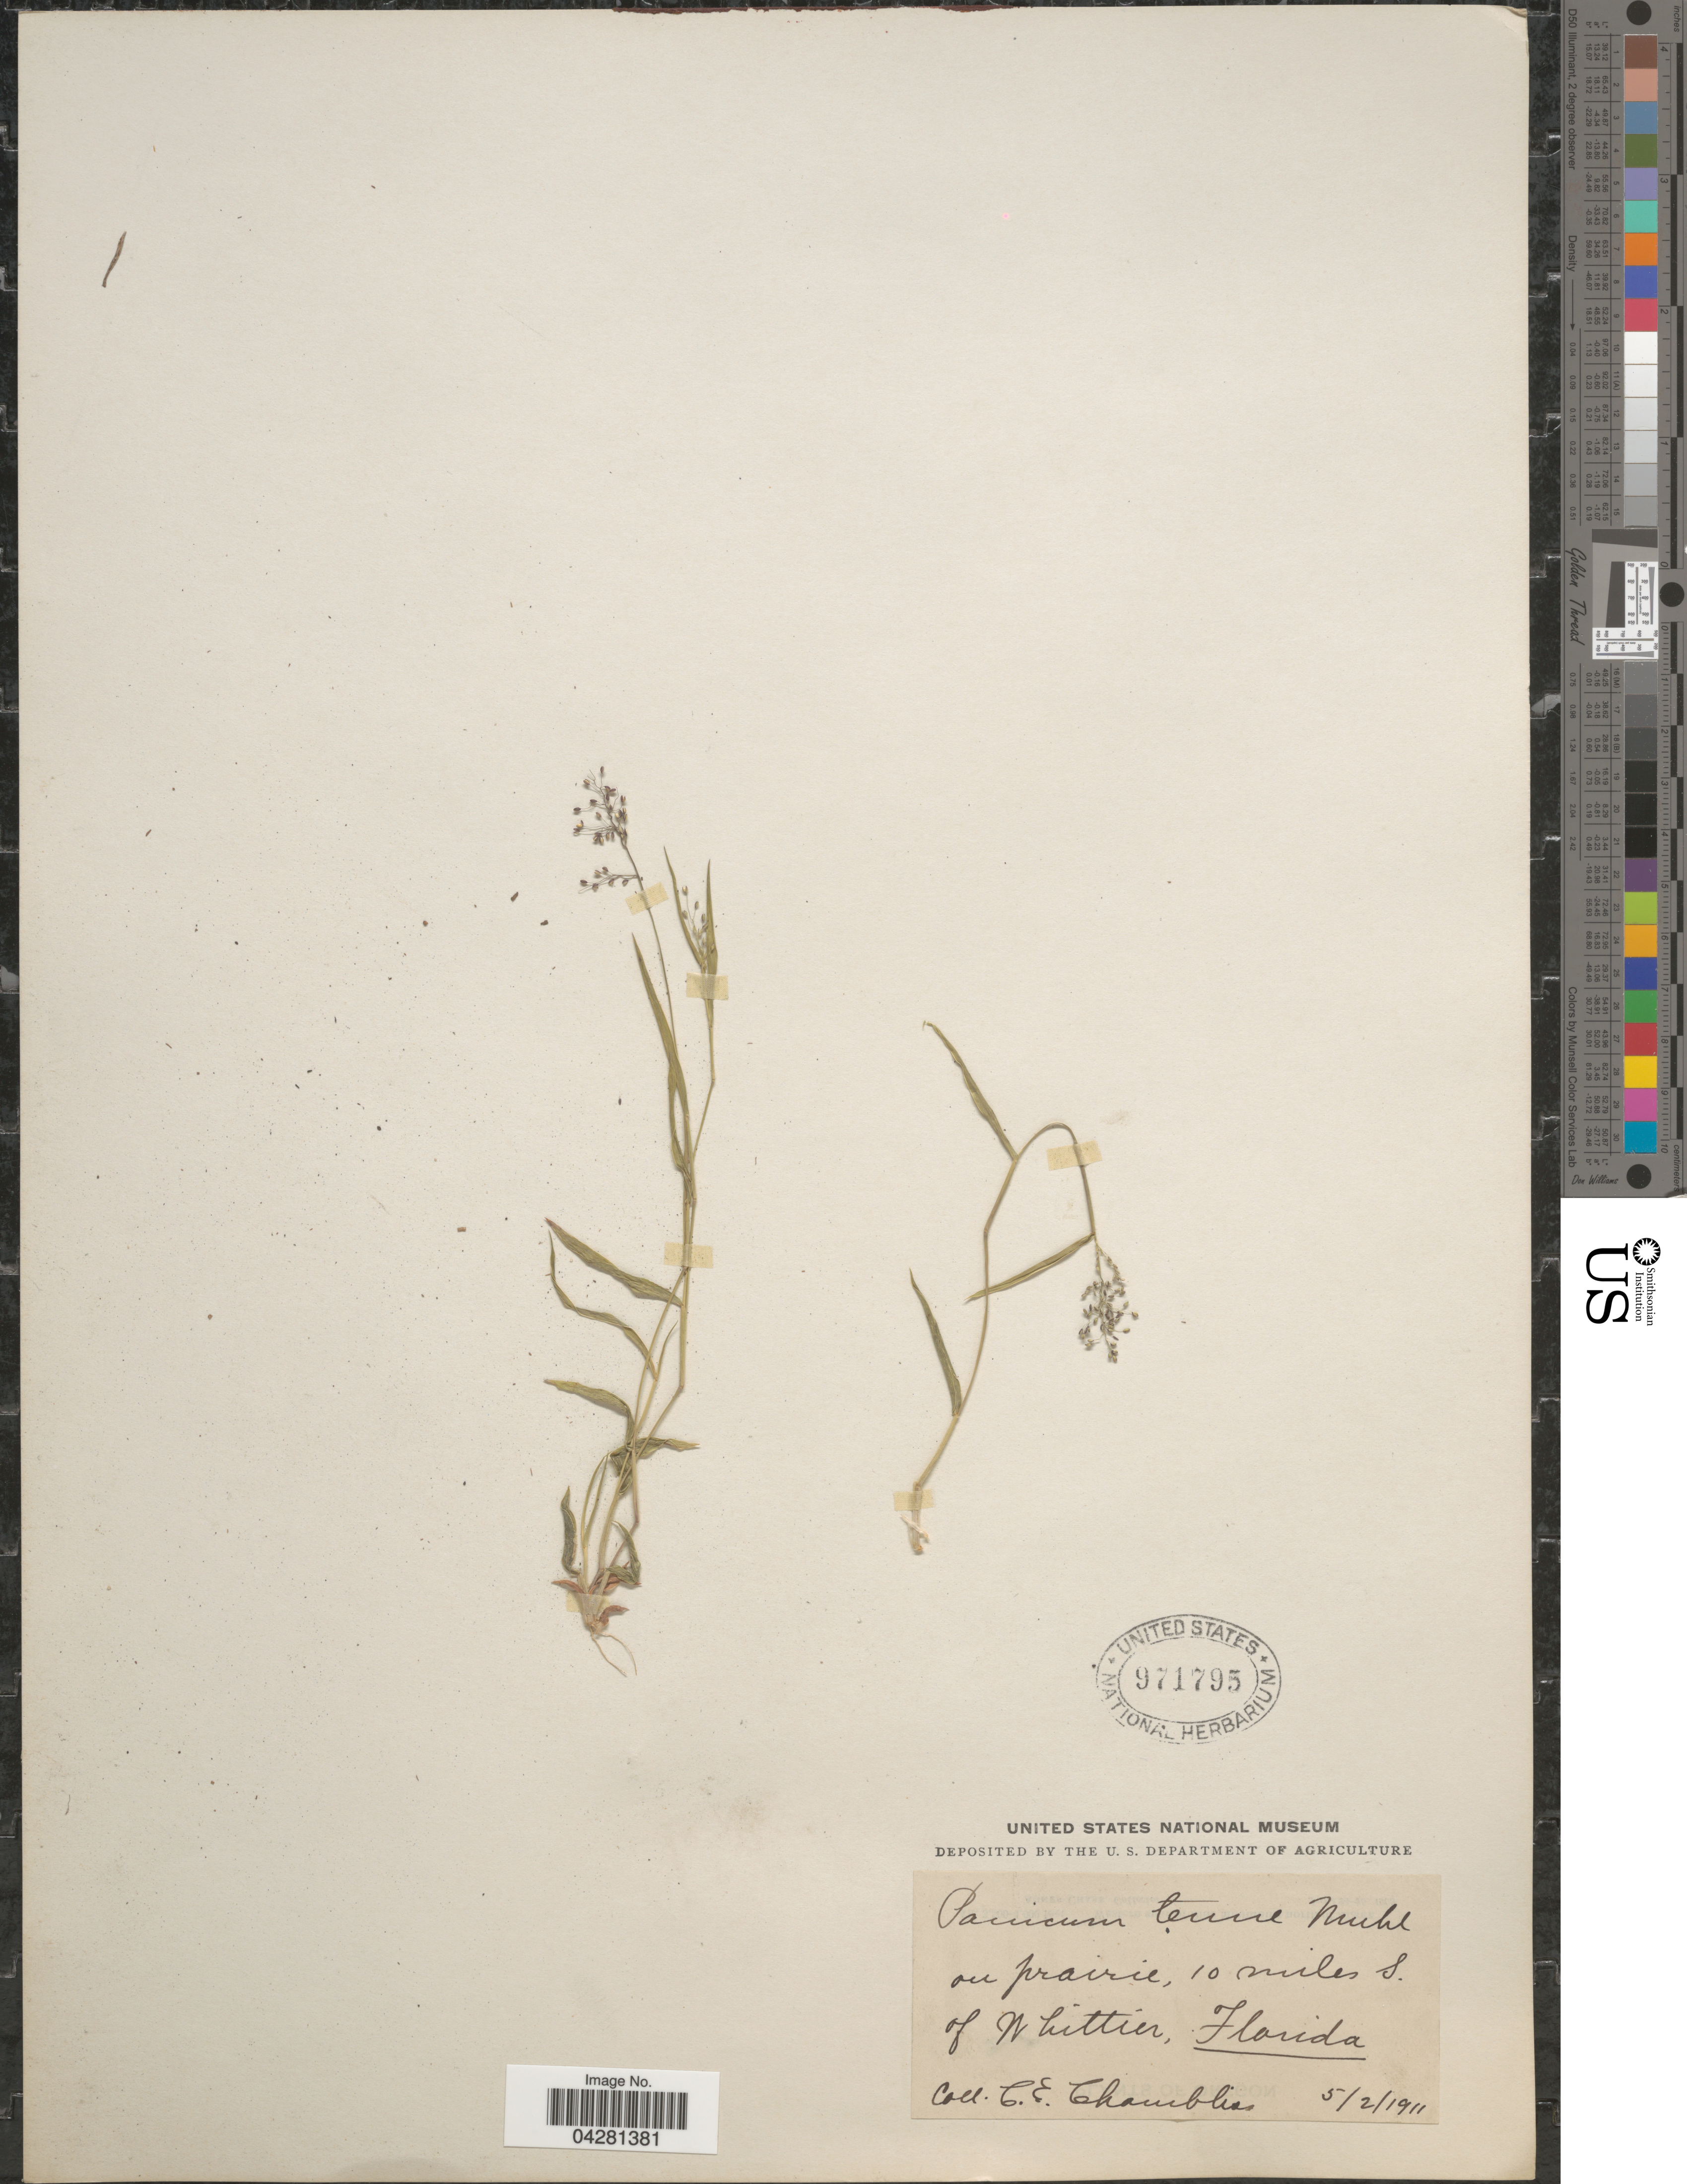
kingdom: Plantae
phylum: Tracheophyta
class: Liliopsida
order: Poales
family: Poaceae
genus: Dichanthelium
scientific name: Dichanthelium dichotomum var. unciphyllum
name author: (Trin.) Davidse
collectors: C. Chambliss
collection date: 1911-05-02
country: United States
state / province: Florida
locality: On prairie, 10 miles S. of Whittier.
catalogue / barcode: US 971795